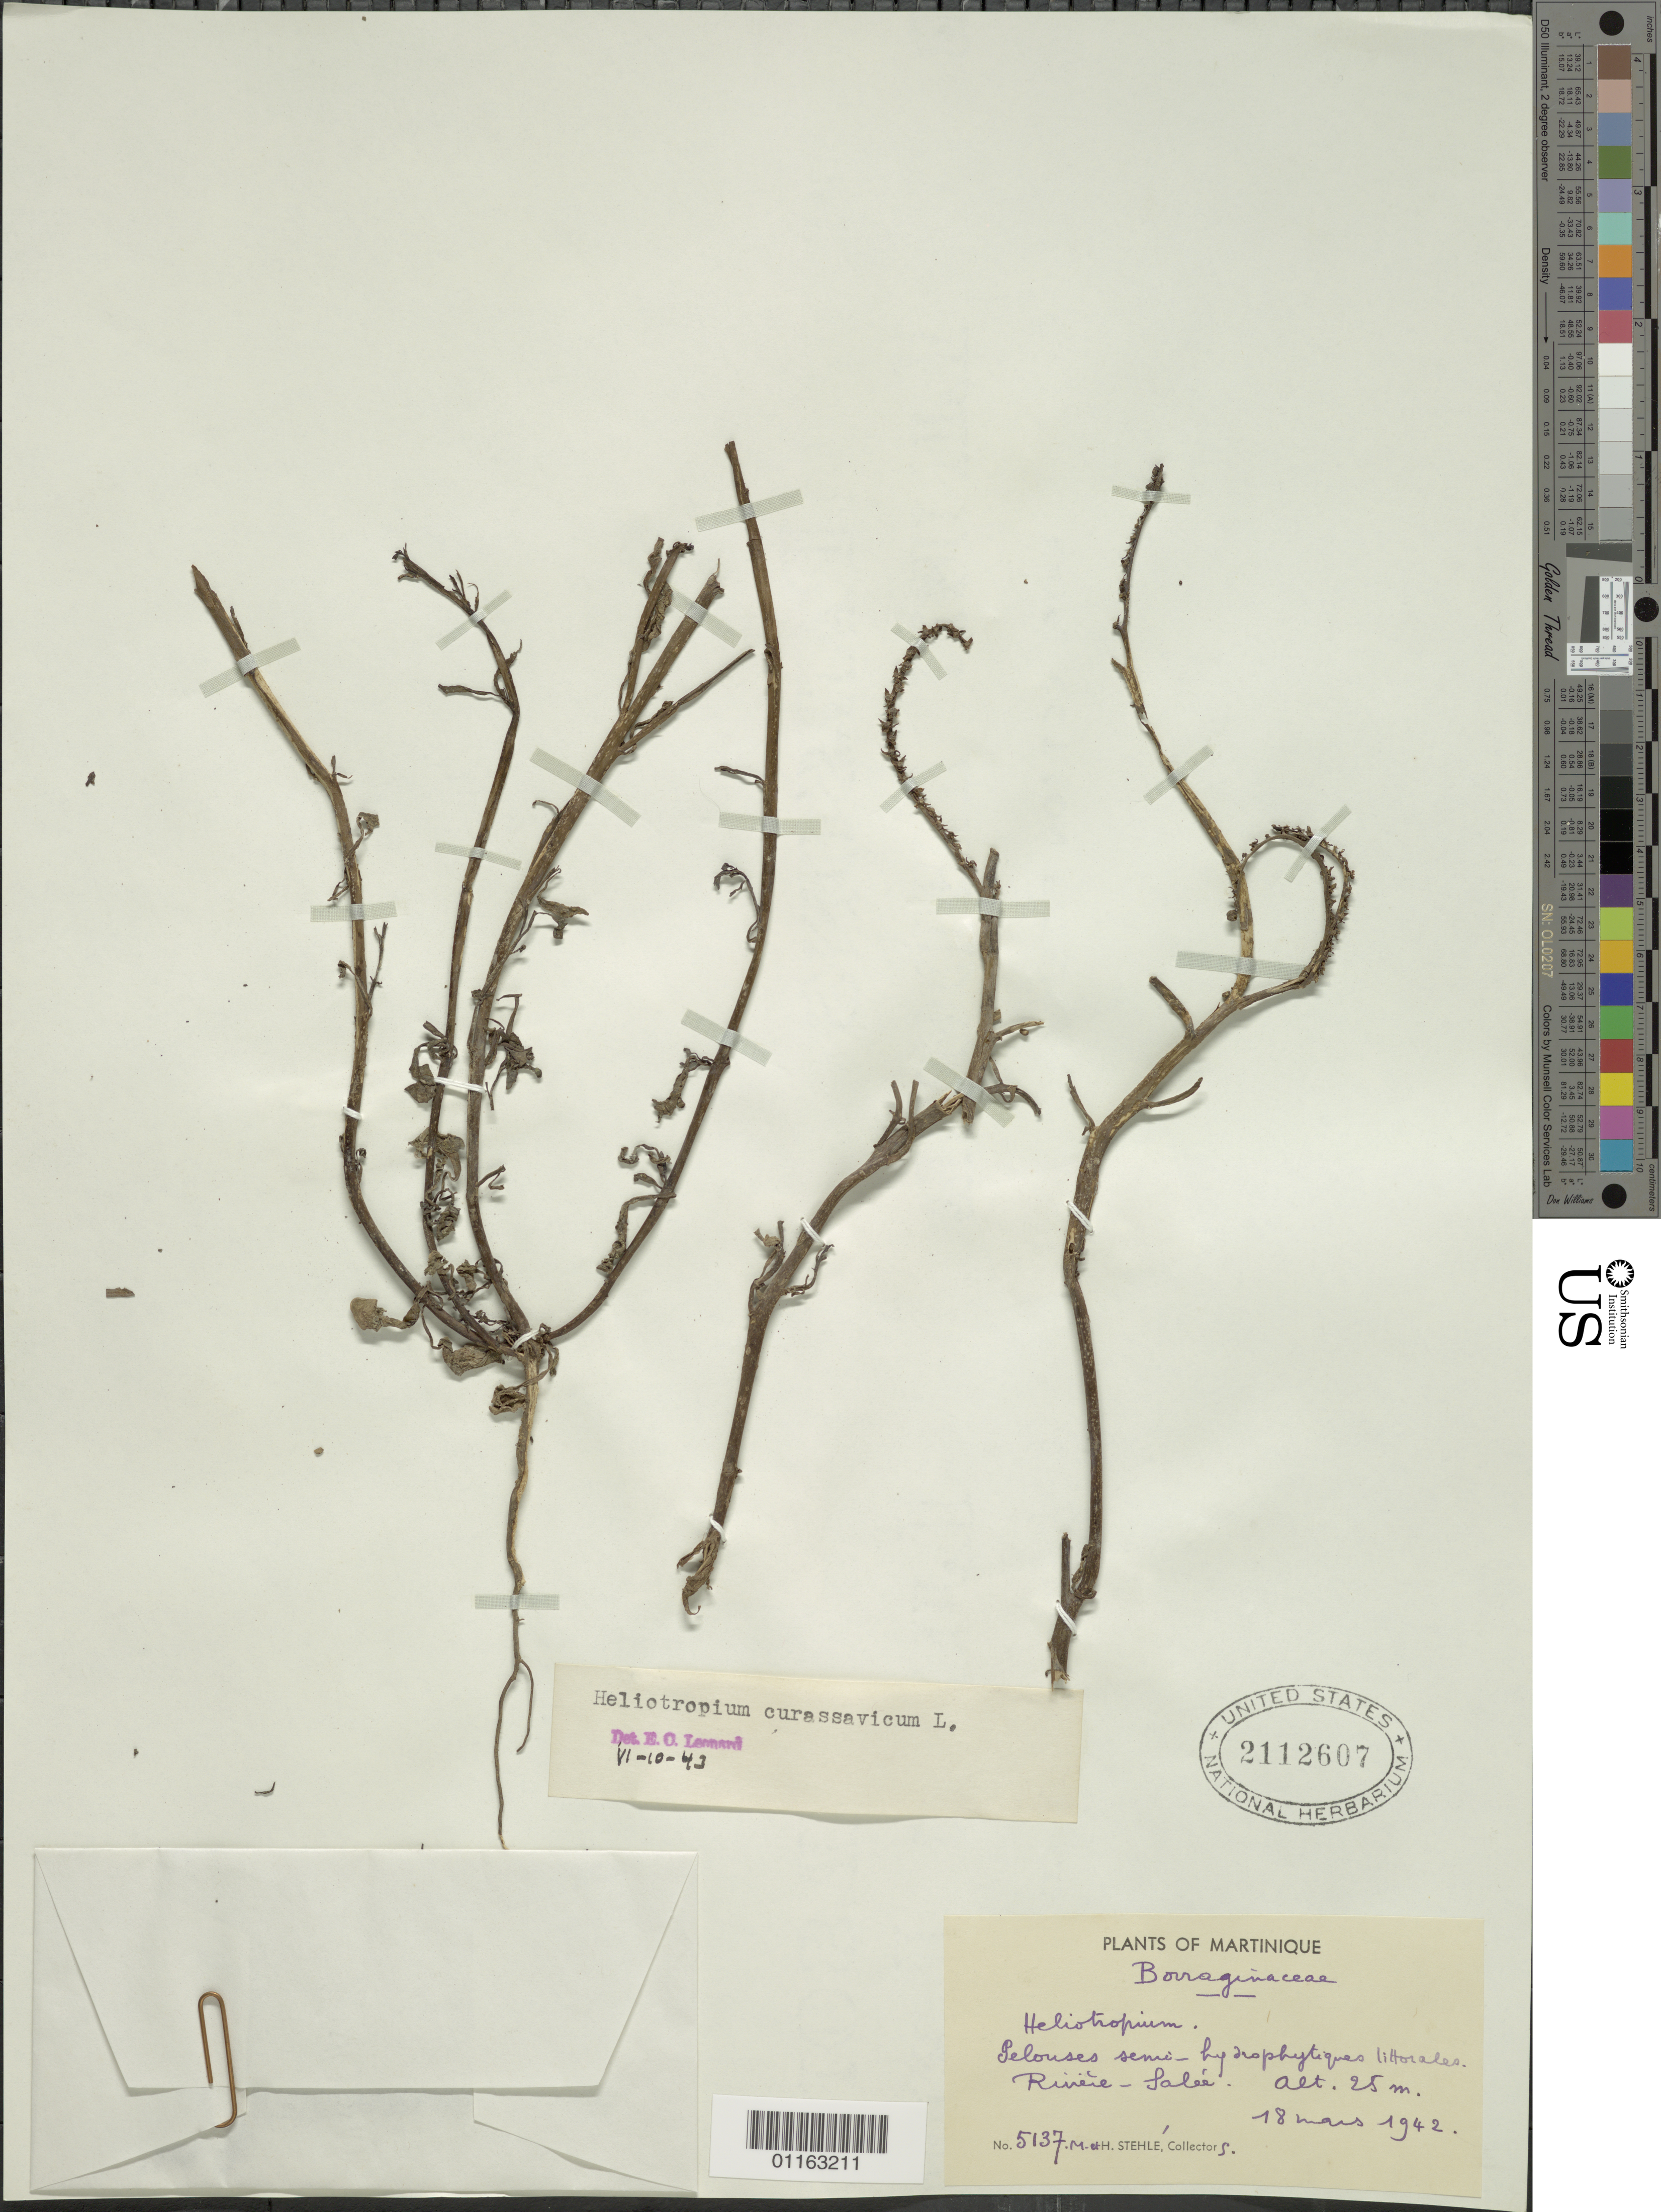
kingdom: Plantae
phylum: Tracheophyta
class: Magnoliopsida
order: Boraginales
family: Heliotropiaceae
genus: Heliotropium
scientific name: Heliotropium curassavicum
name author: L.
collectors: H. Stehlé & M. Stehlé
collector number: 5137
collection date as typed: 18 Mar 1942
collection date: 1942-03-18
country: Martinique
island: Martinique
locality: Riviere-Salee; pelouses semi- hydrophytique littorales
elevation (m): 25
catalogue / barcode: US 2112607